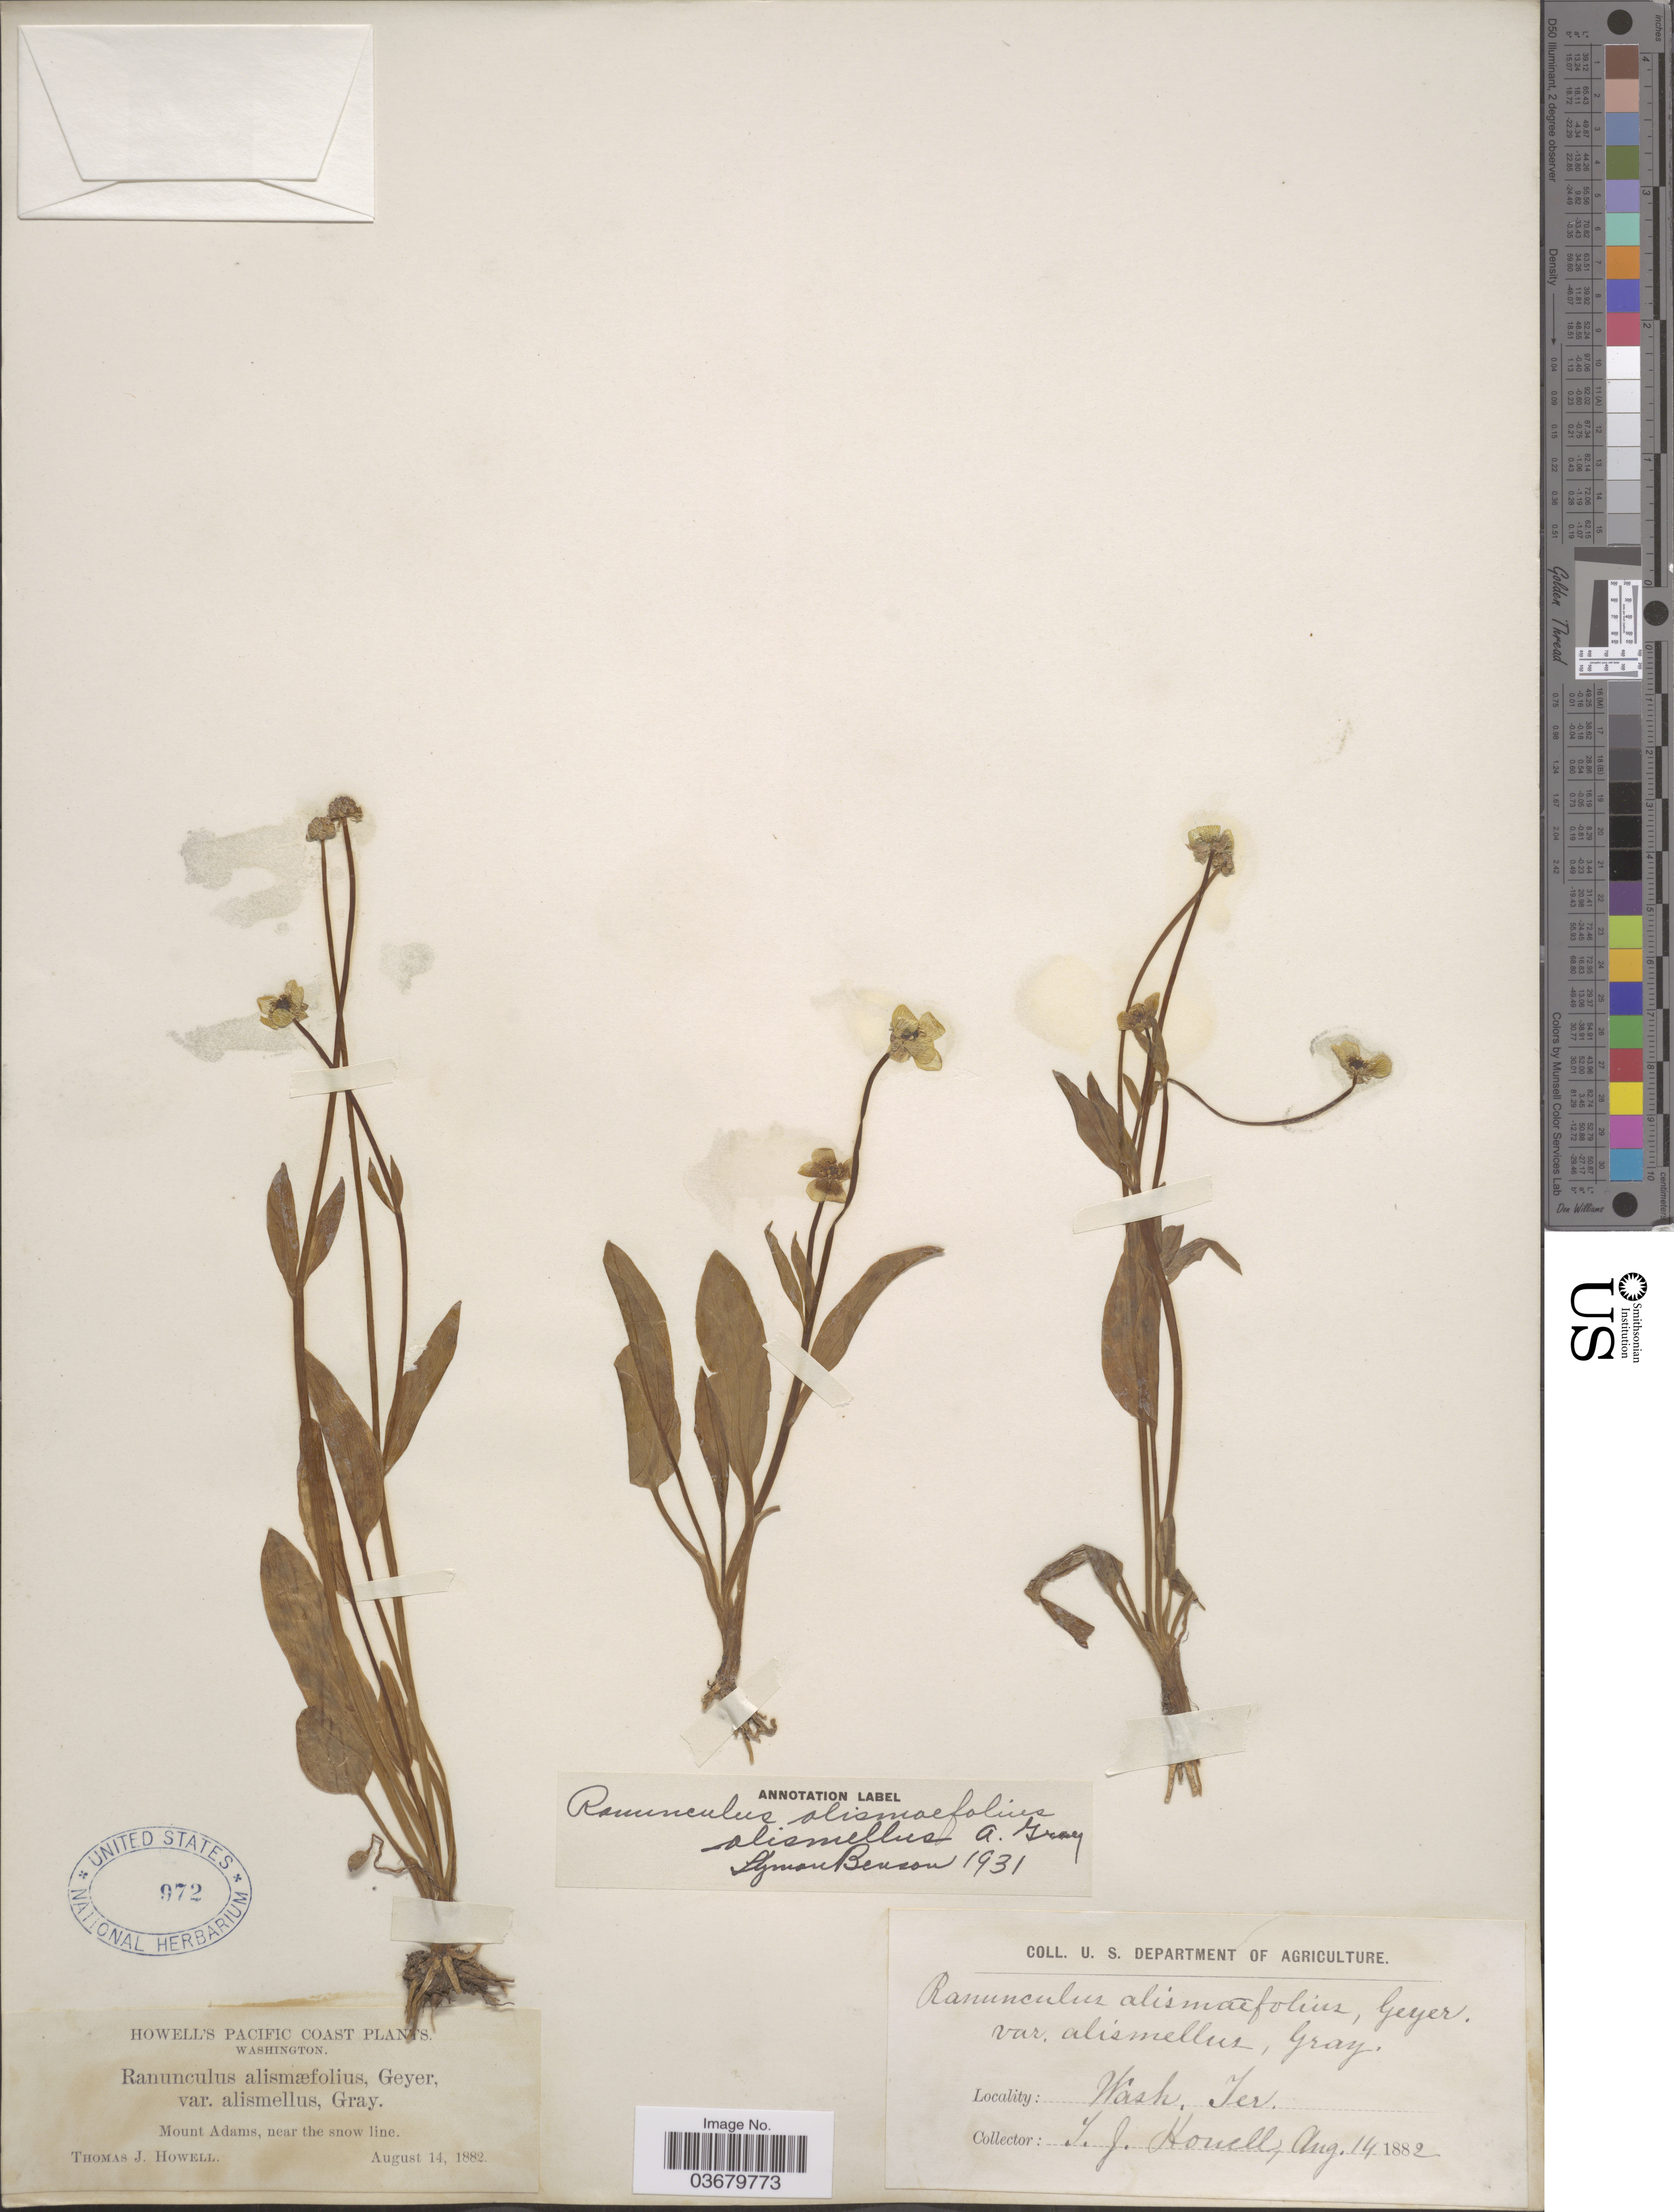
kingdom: Plantae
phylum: Tracheophyta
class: Magnoliopsida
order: Ranunculales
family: Ranunculaceae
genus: Ranunculus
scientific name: Ranunculus alismifolius var. alismellus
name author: A. Gray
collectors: T. J. Howell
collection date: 1882-08-14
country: United States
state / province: Washington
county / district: Yakima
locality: Pacific Coast. Mount Adams, near the snow line.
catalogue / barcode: US 972